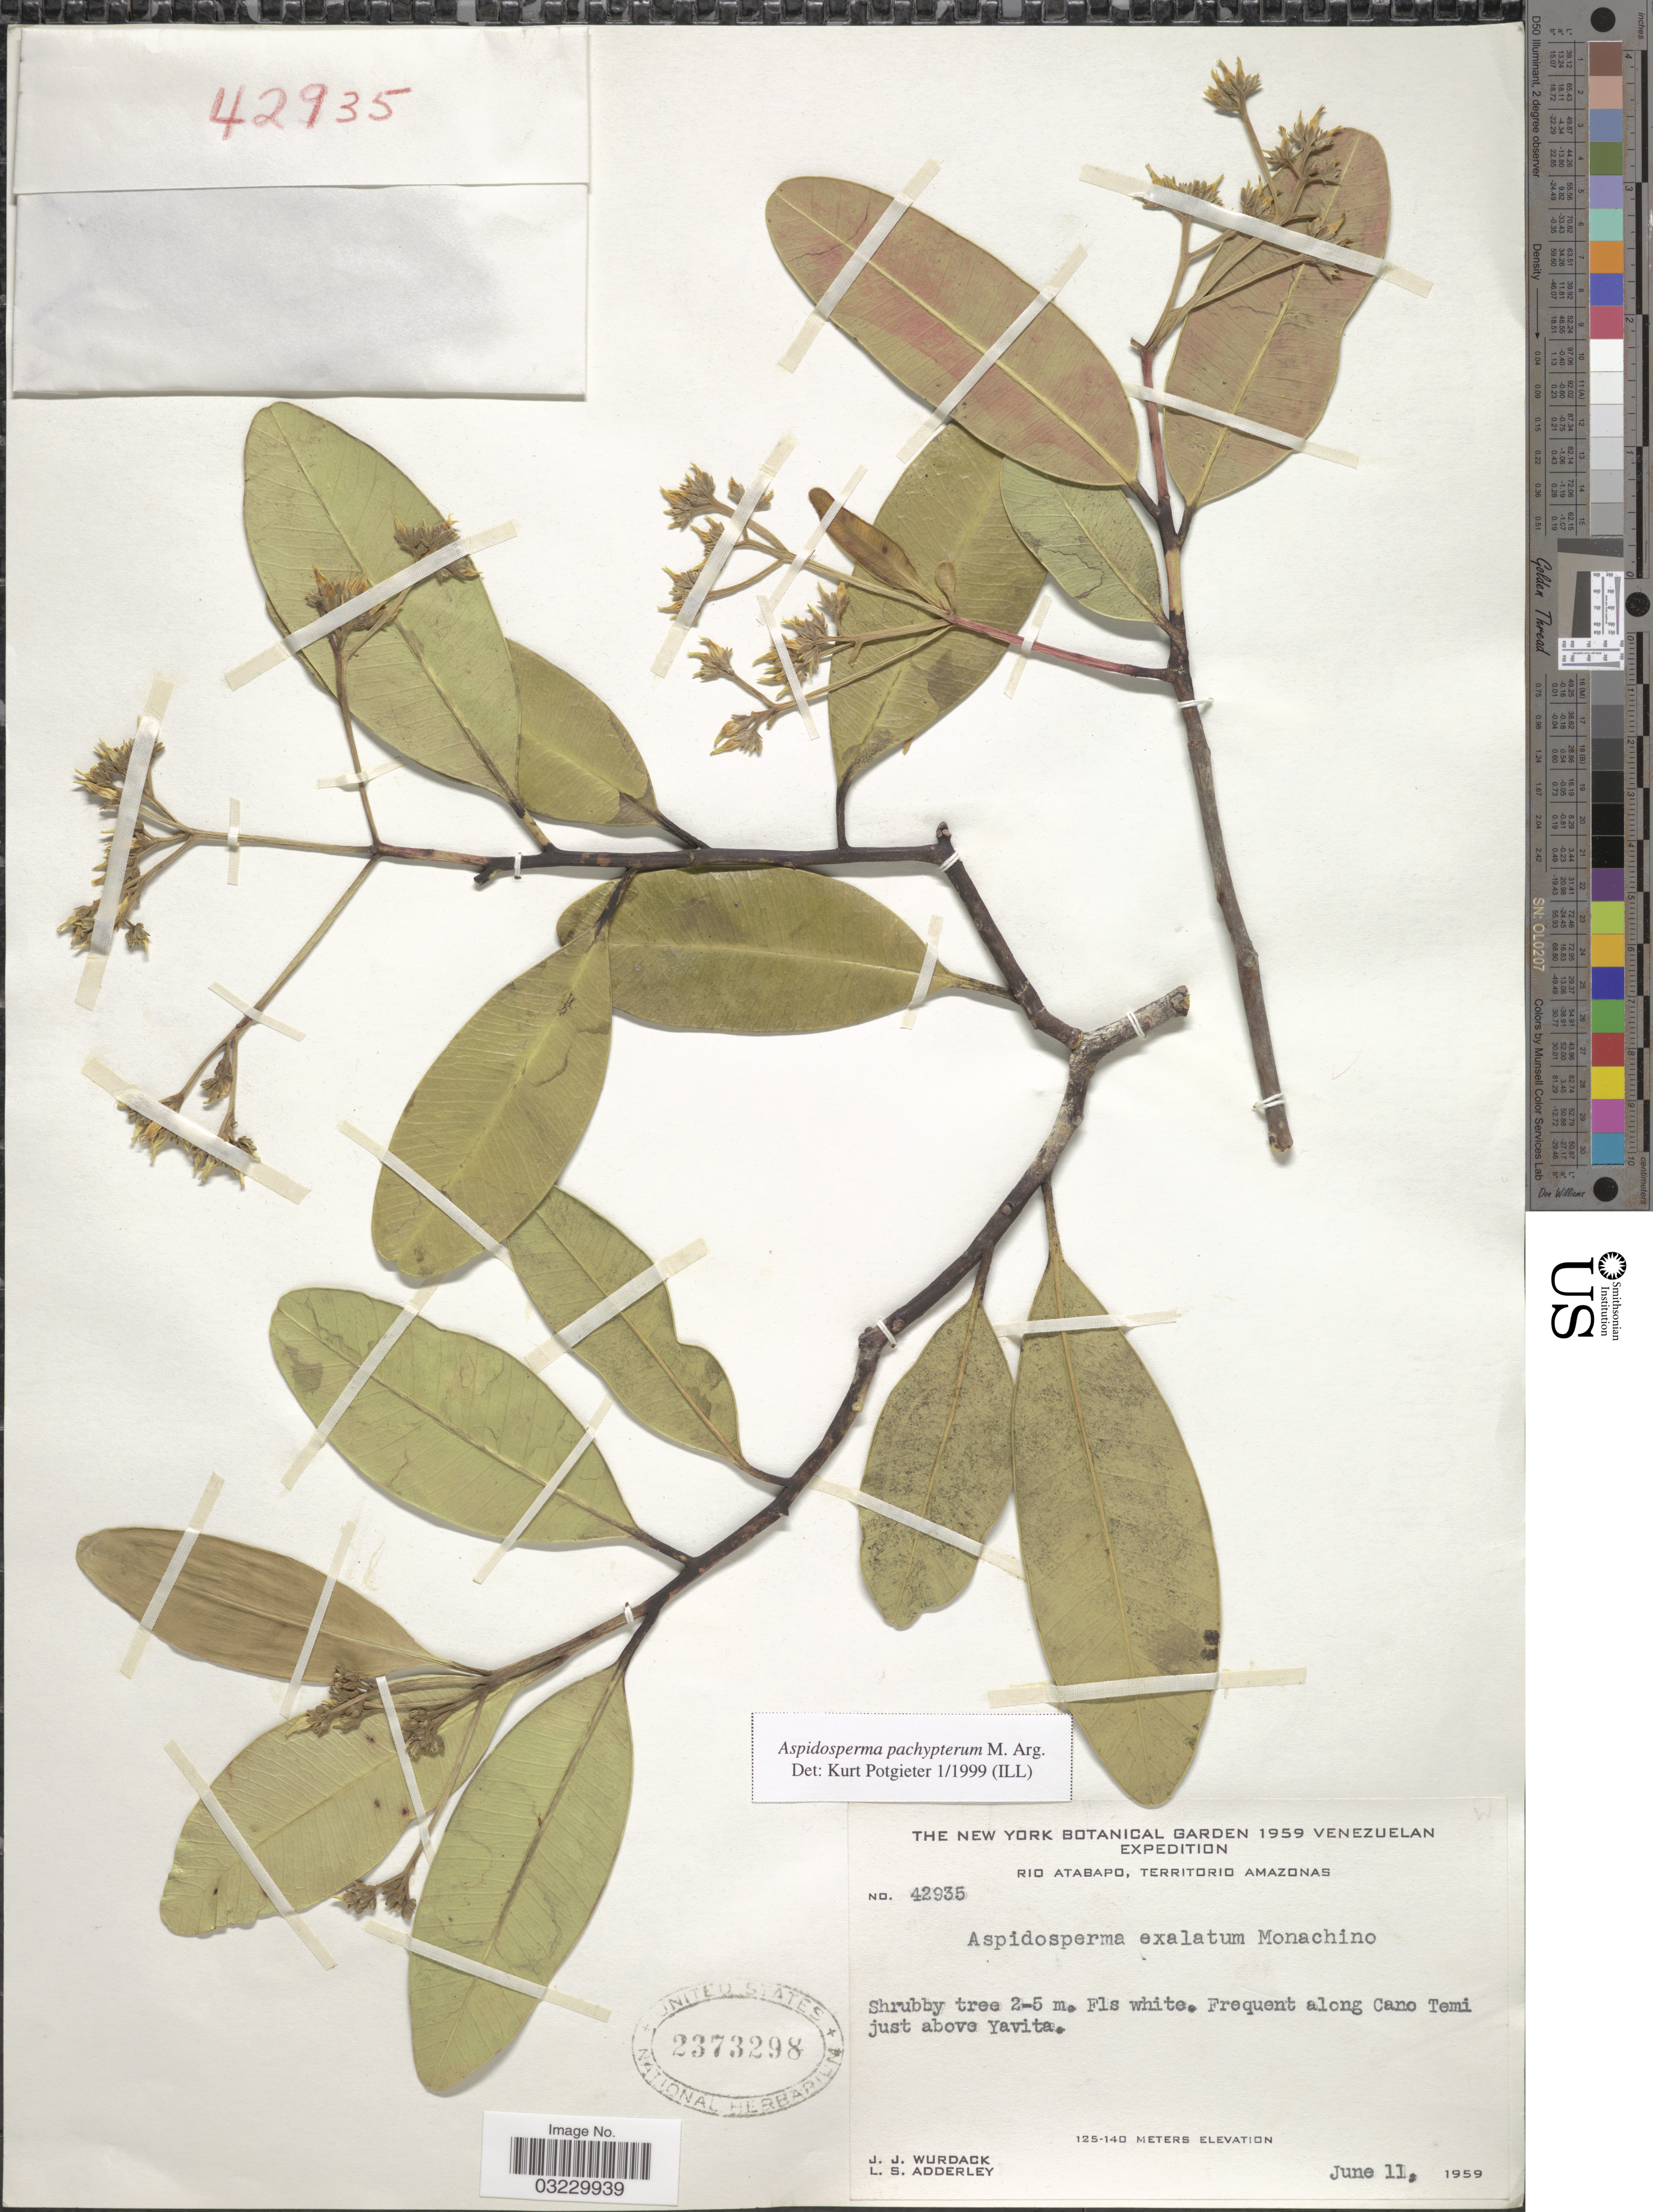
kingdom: Plantae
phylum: Tracheophyta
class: Magnoliopsida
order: Gentianales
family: Apocynaceae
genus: Aspidosperma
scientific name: Aspidosperma pachypterum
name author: Müll. Arg.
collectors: J. J. Wurdack & L. S. Adderley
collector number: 42935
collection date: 1959-06-11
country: Venezuela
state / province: Amazonas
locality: Rio Atabapo. Along Cano Temi just above Yavita.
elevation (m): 125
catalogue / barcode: US 2373298